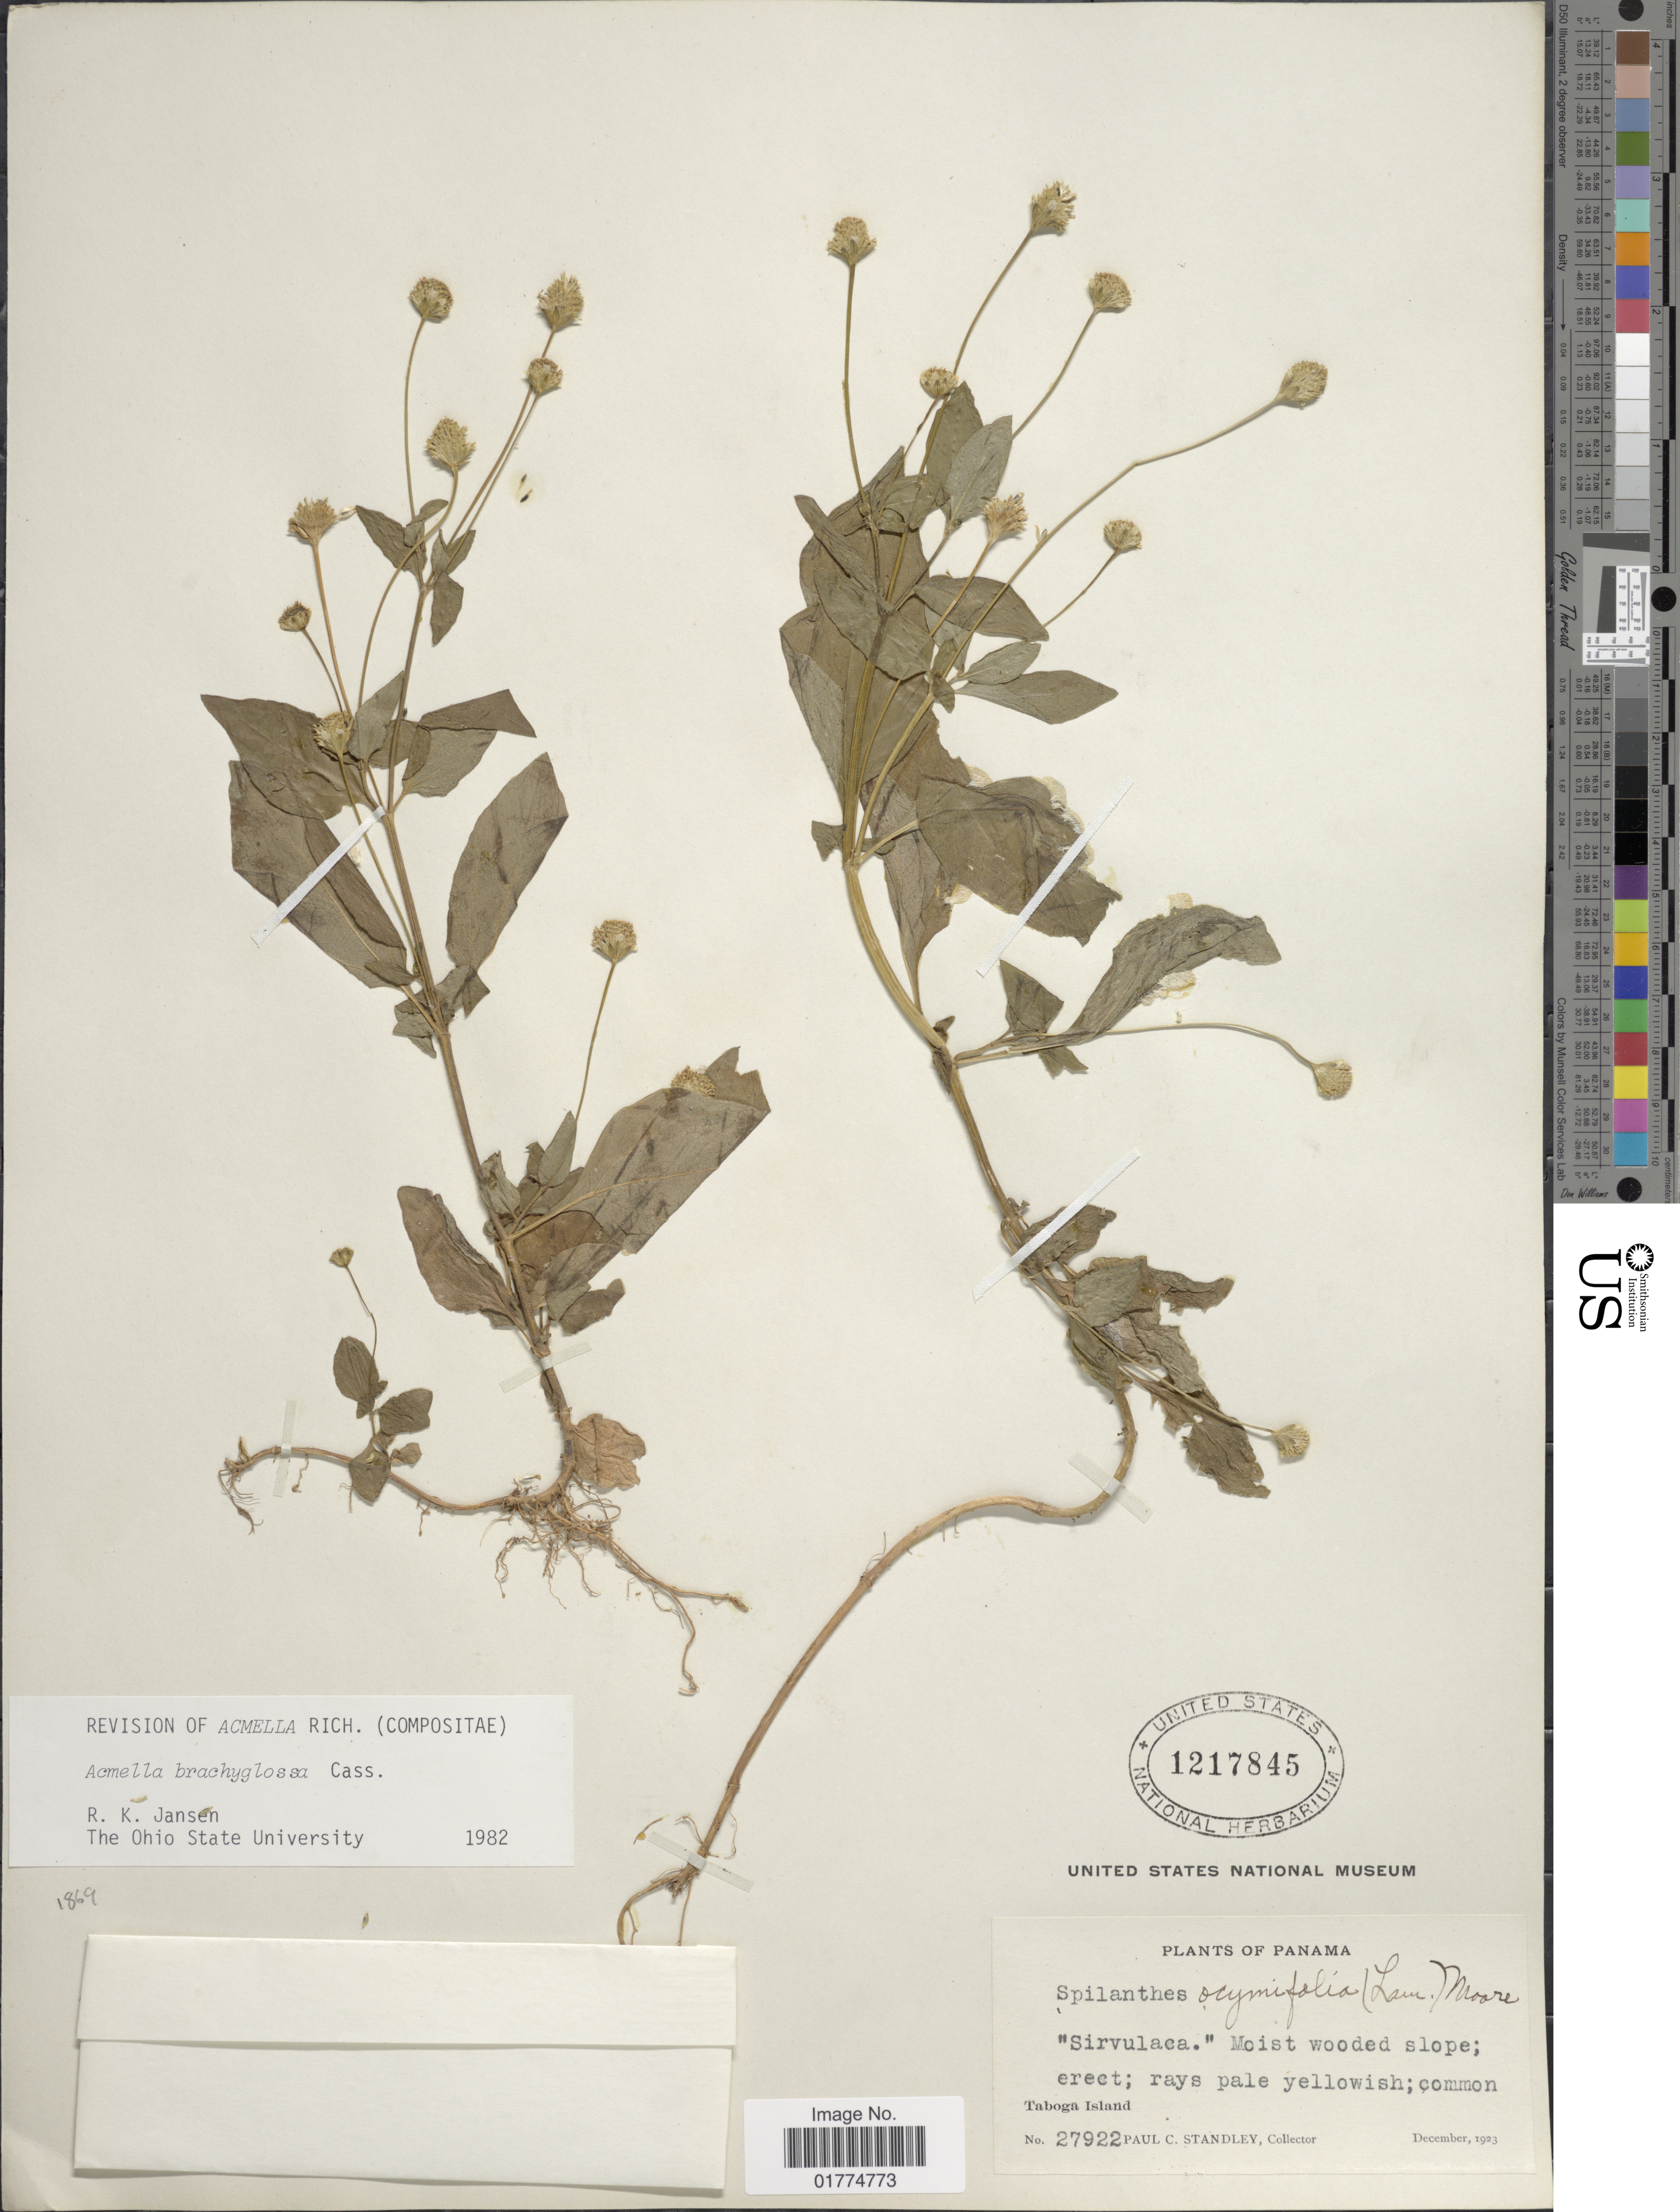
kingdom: Plantae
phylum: Tracheophyta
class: Magnoliopsida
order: Asterales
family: Asteraceae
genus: Acmella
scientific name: Acmella brachyglossa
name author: Cass.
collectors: P. C. Standley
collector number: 27922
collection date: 1923-12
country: Panama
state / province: Panamá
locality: Taboga Island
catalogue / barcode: US 1217845